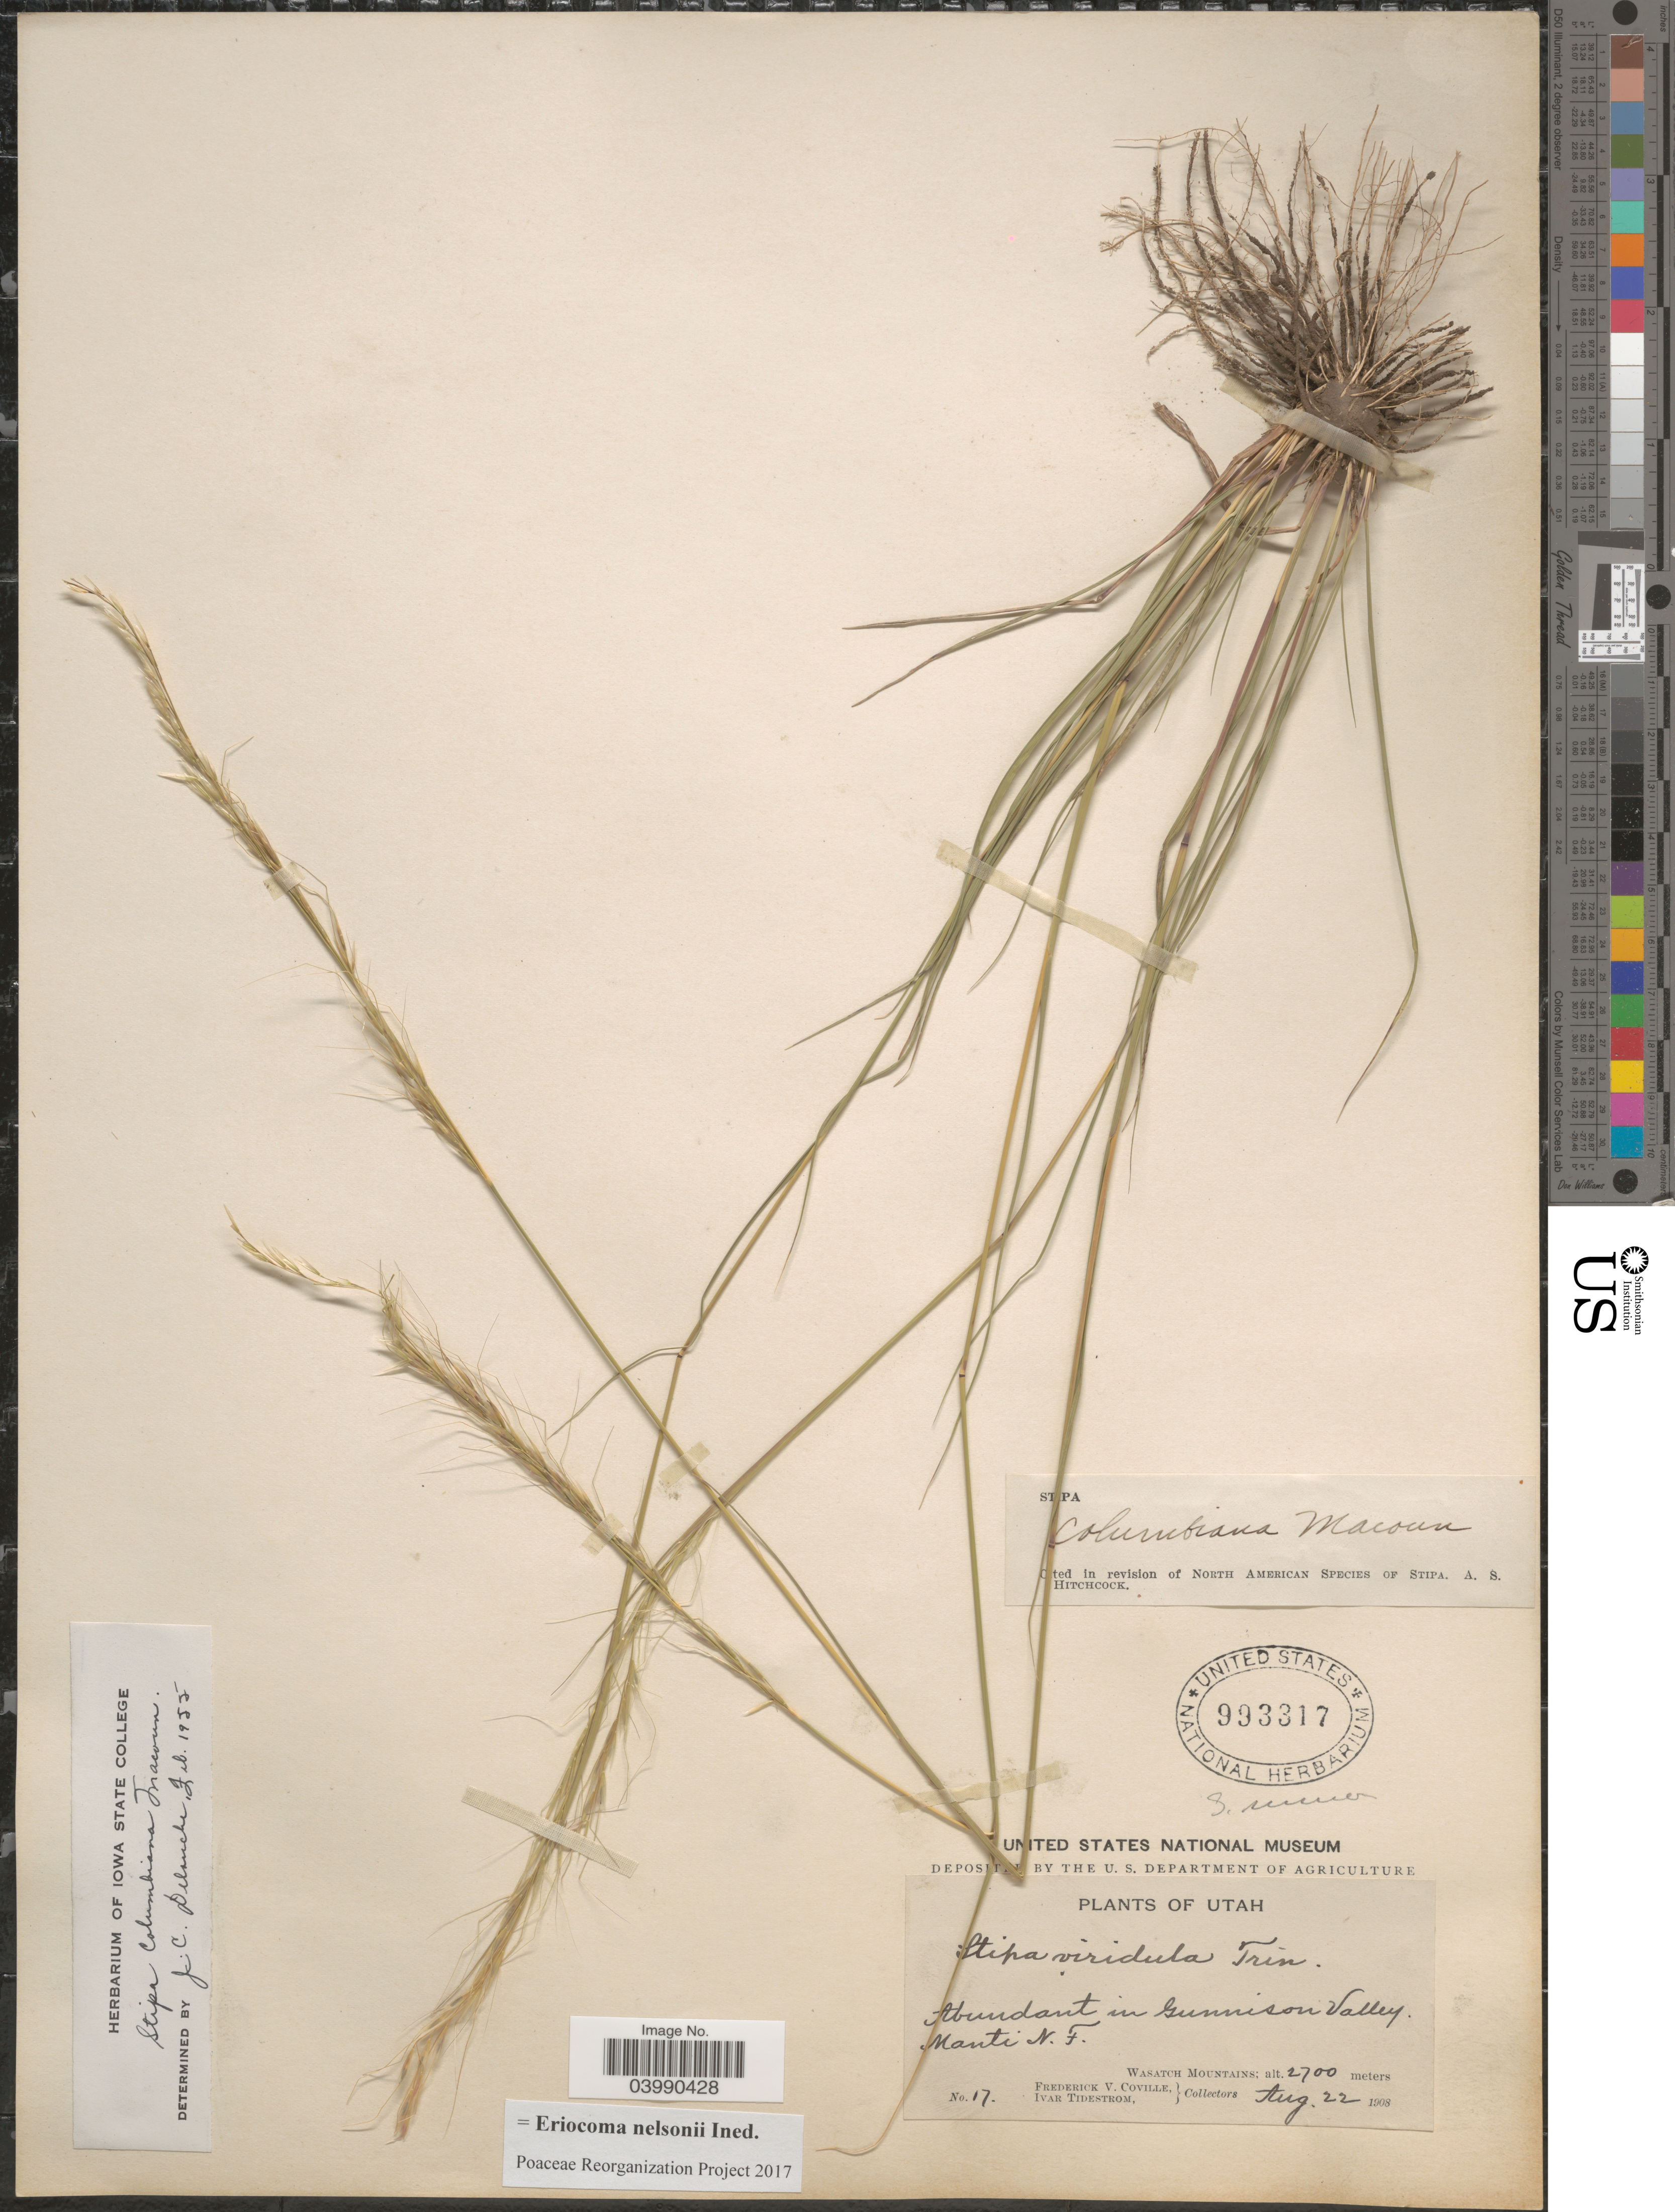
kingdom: Plantae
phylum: Tracheophyta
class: Liliopsida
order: Poales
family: Poaceae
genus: Eriocoma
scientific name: Eriocoma nelsonii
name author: (Scribn.) Romasch.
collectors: F. V. Coville & I. F. Tidestrom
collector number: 17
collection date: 1908-08-22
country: United States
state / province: Utah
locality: In Gunnison Valley. Manti N. F. Wasatch Mountains.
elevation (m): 2700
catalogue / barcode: US 993317